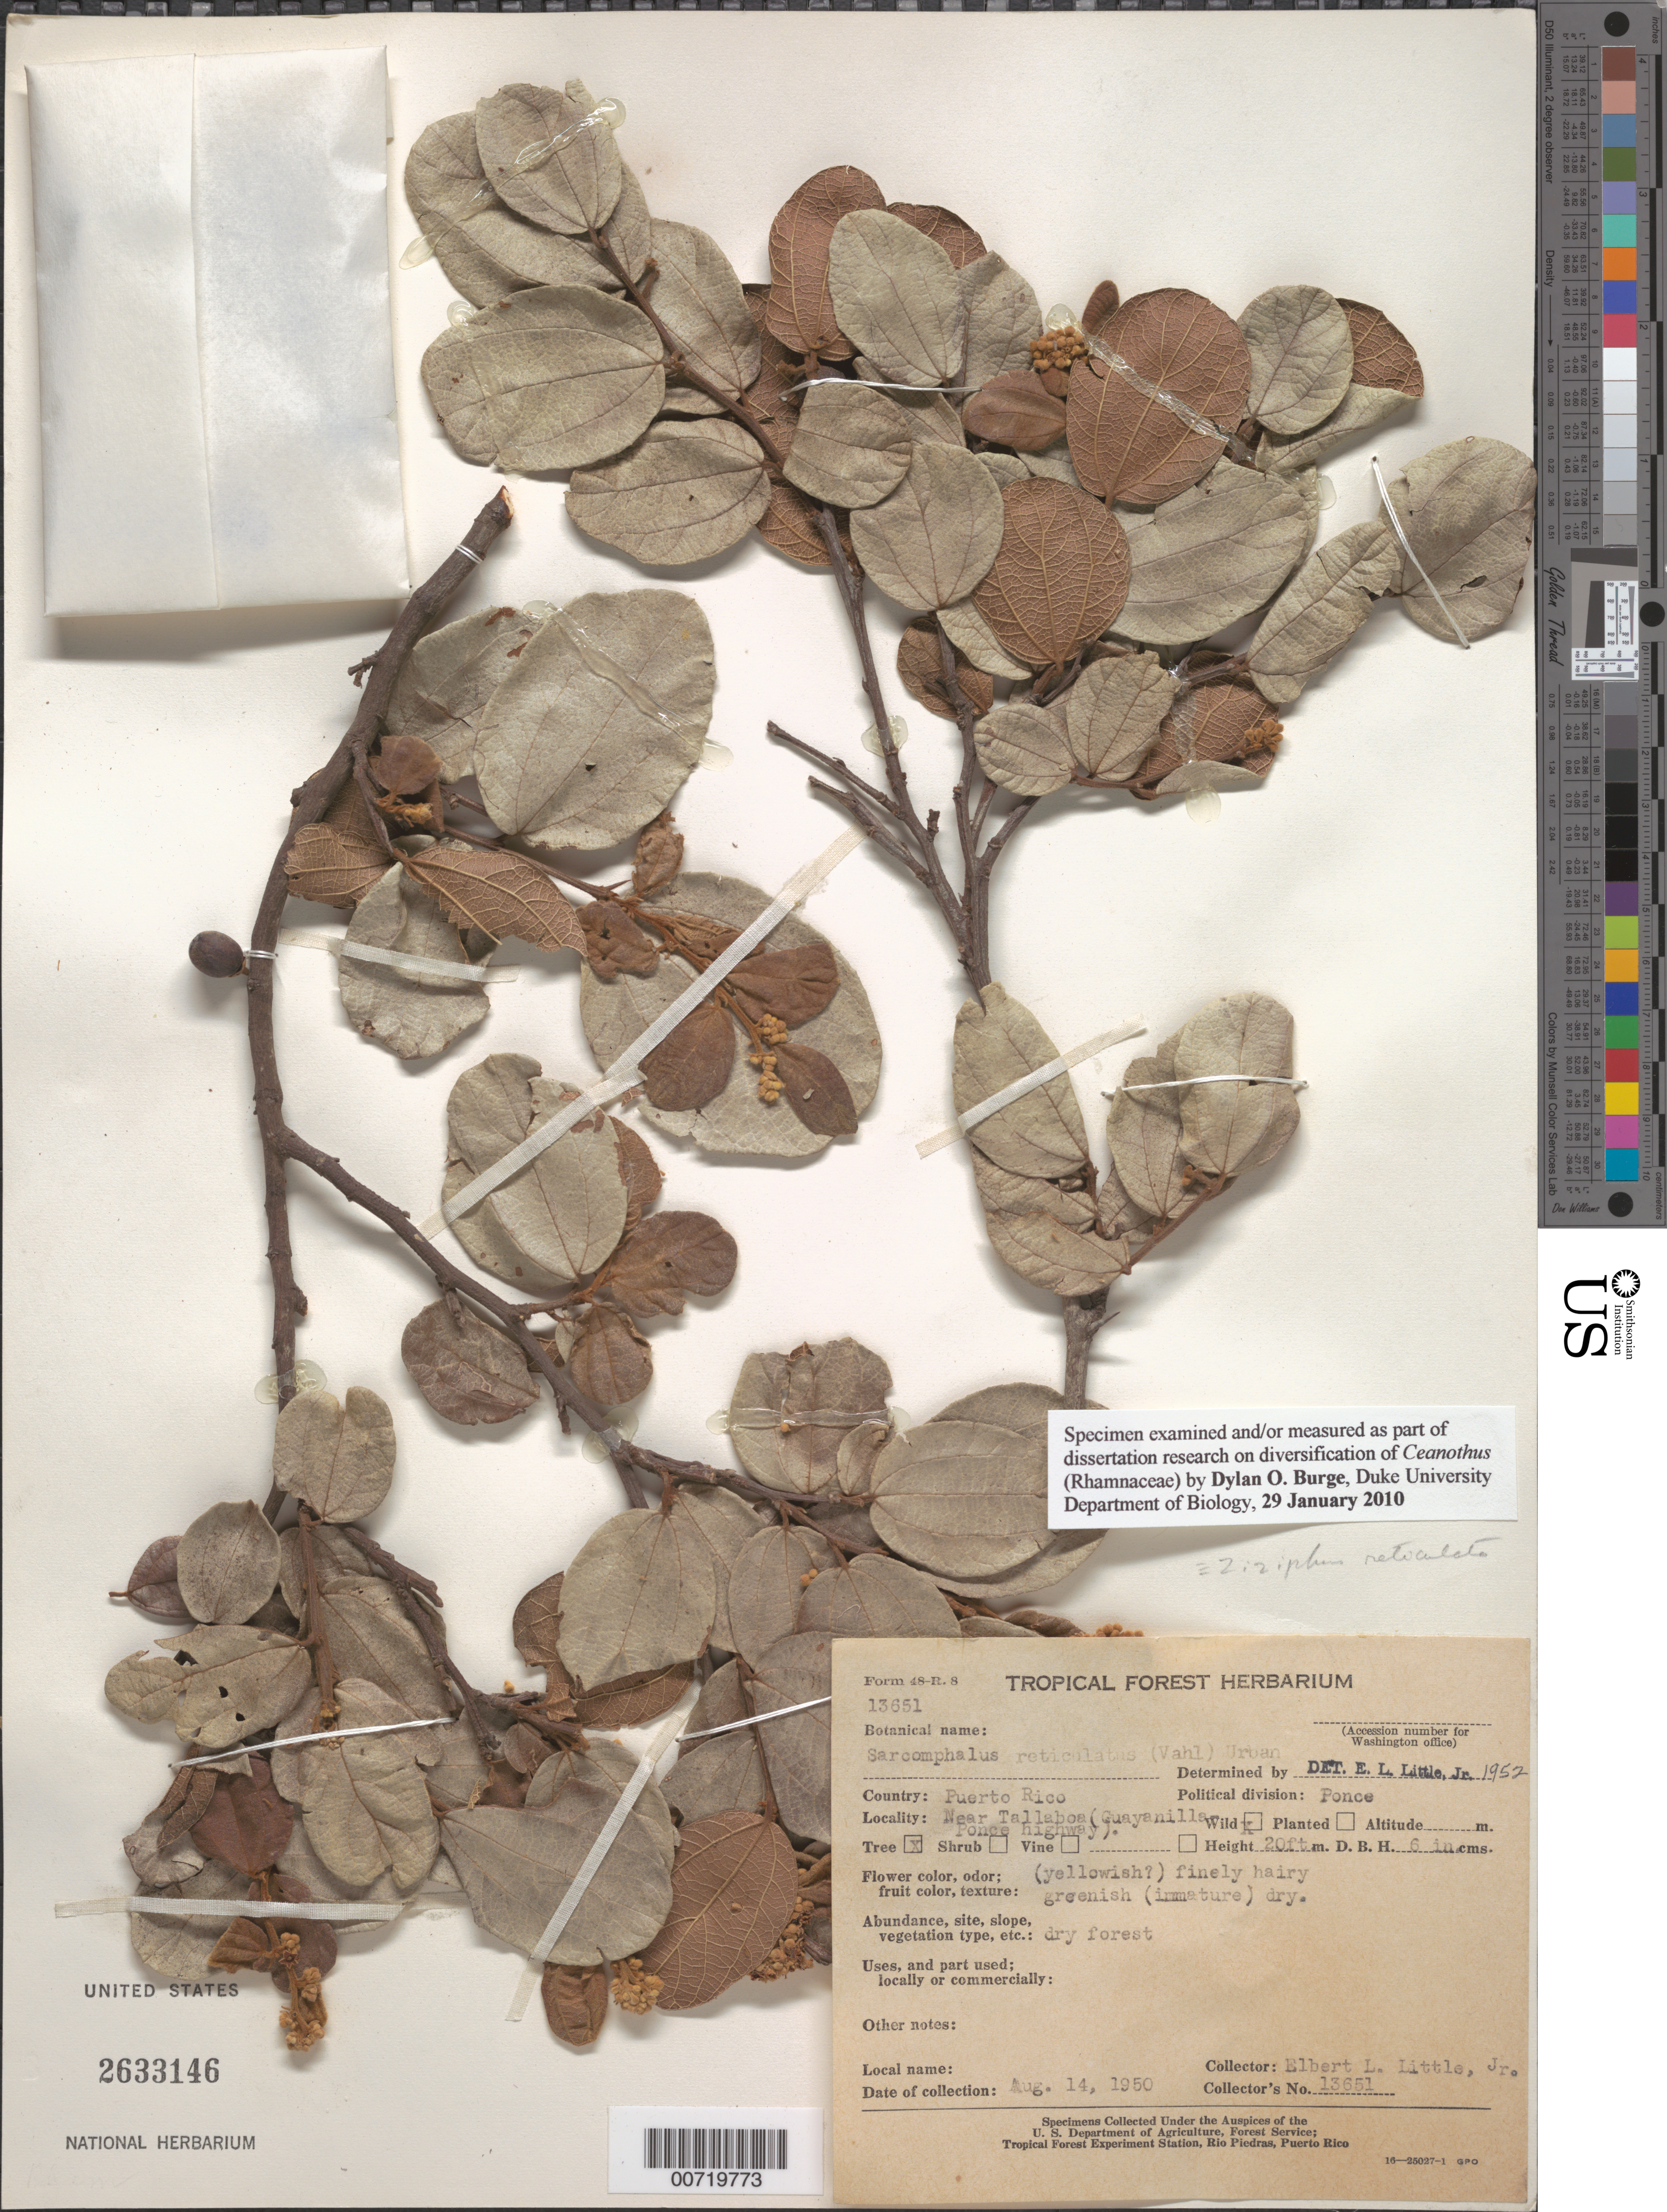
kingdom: Plantae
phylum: Tracheophyta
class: Magnoliopsida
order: Rosales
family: Rhamnaceae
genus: Sarcomphalus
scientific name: Sarcomphalus reticulatus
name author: (Vahl) Urb.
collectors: E. L. Little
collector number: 13651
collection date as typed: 14 Aug 1950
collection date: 1950-08-14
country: Puerto Rico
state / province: Ponce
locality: Tallaboa, near (Guayanilla-Ponce hwy)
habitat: Dry forest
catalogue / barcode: US 2633146